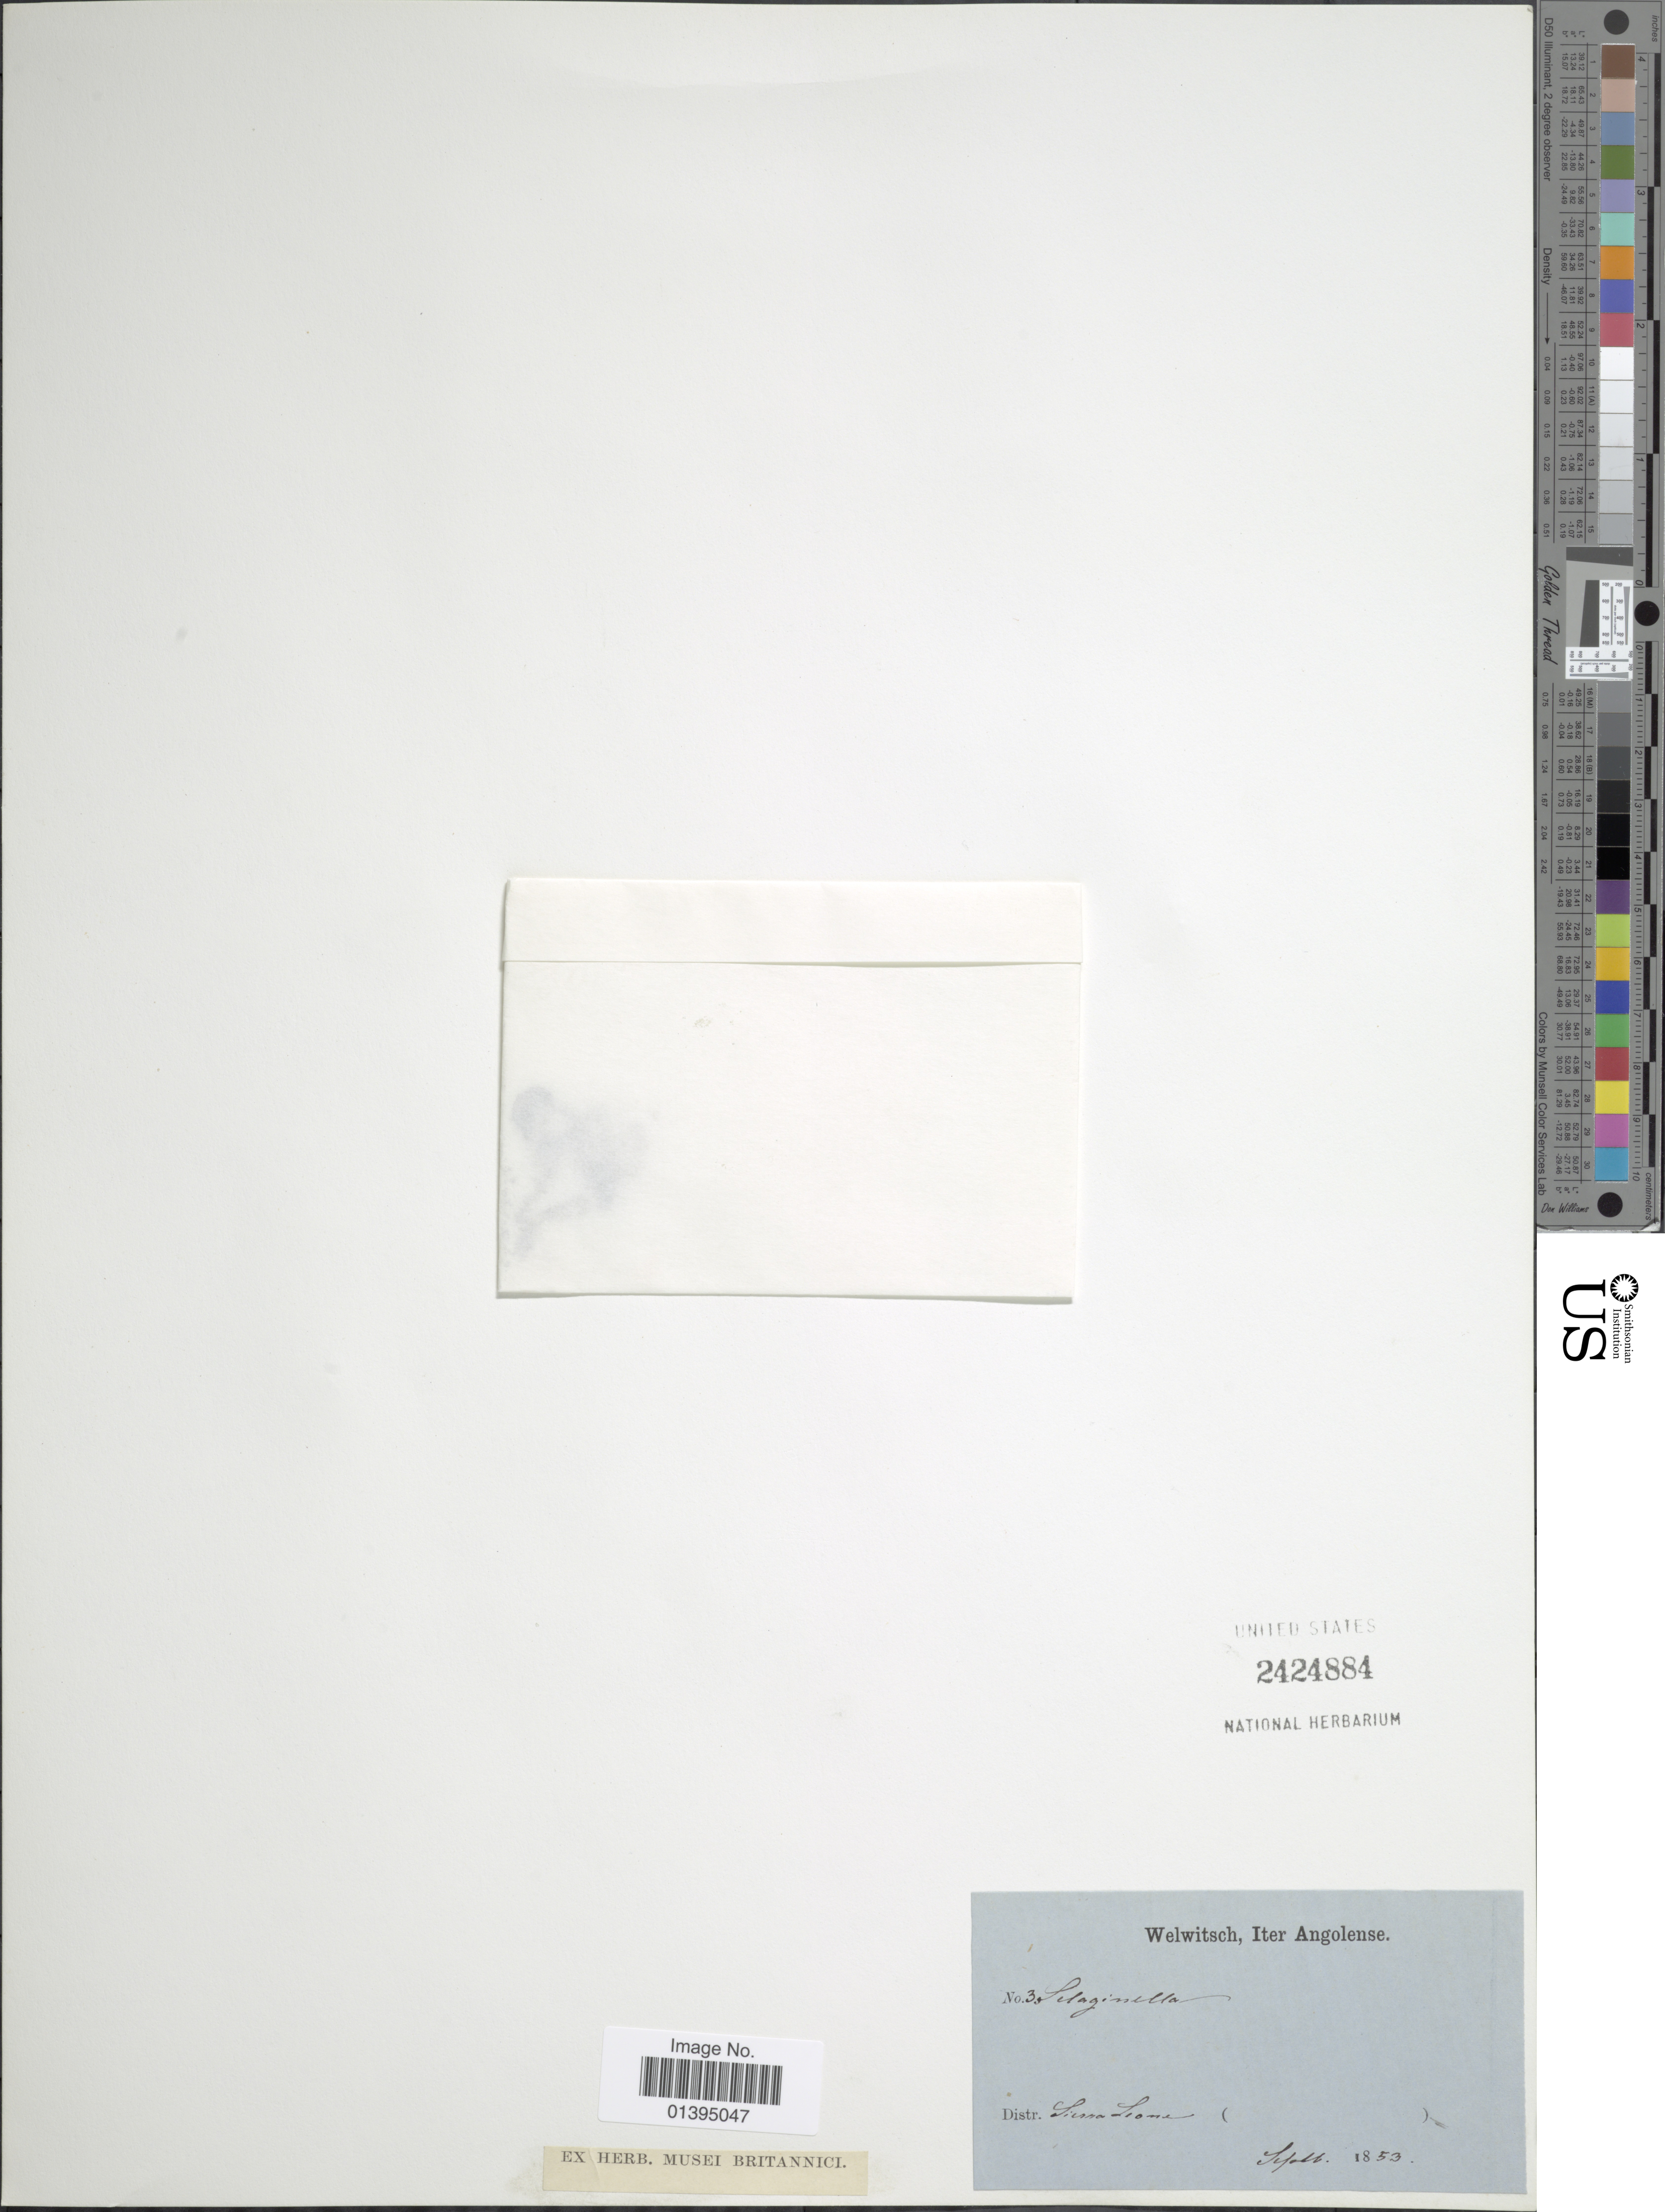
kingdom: Plantae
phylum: Tracheophyta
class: Lycopodiopsida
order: Selaginellales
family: Selaginellaceae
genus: Selaginella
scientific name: Selaginella sp.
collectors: -. Welwitsch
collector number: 3*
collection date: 1853-09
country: Sierra Leone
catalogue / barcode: US 2424884